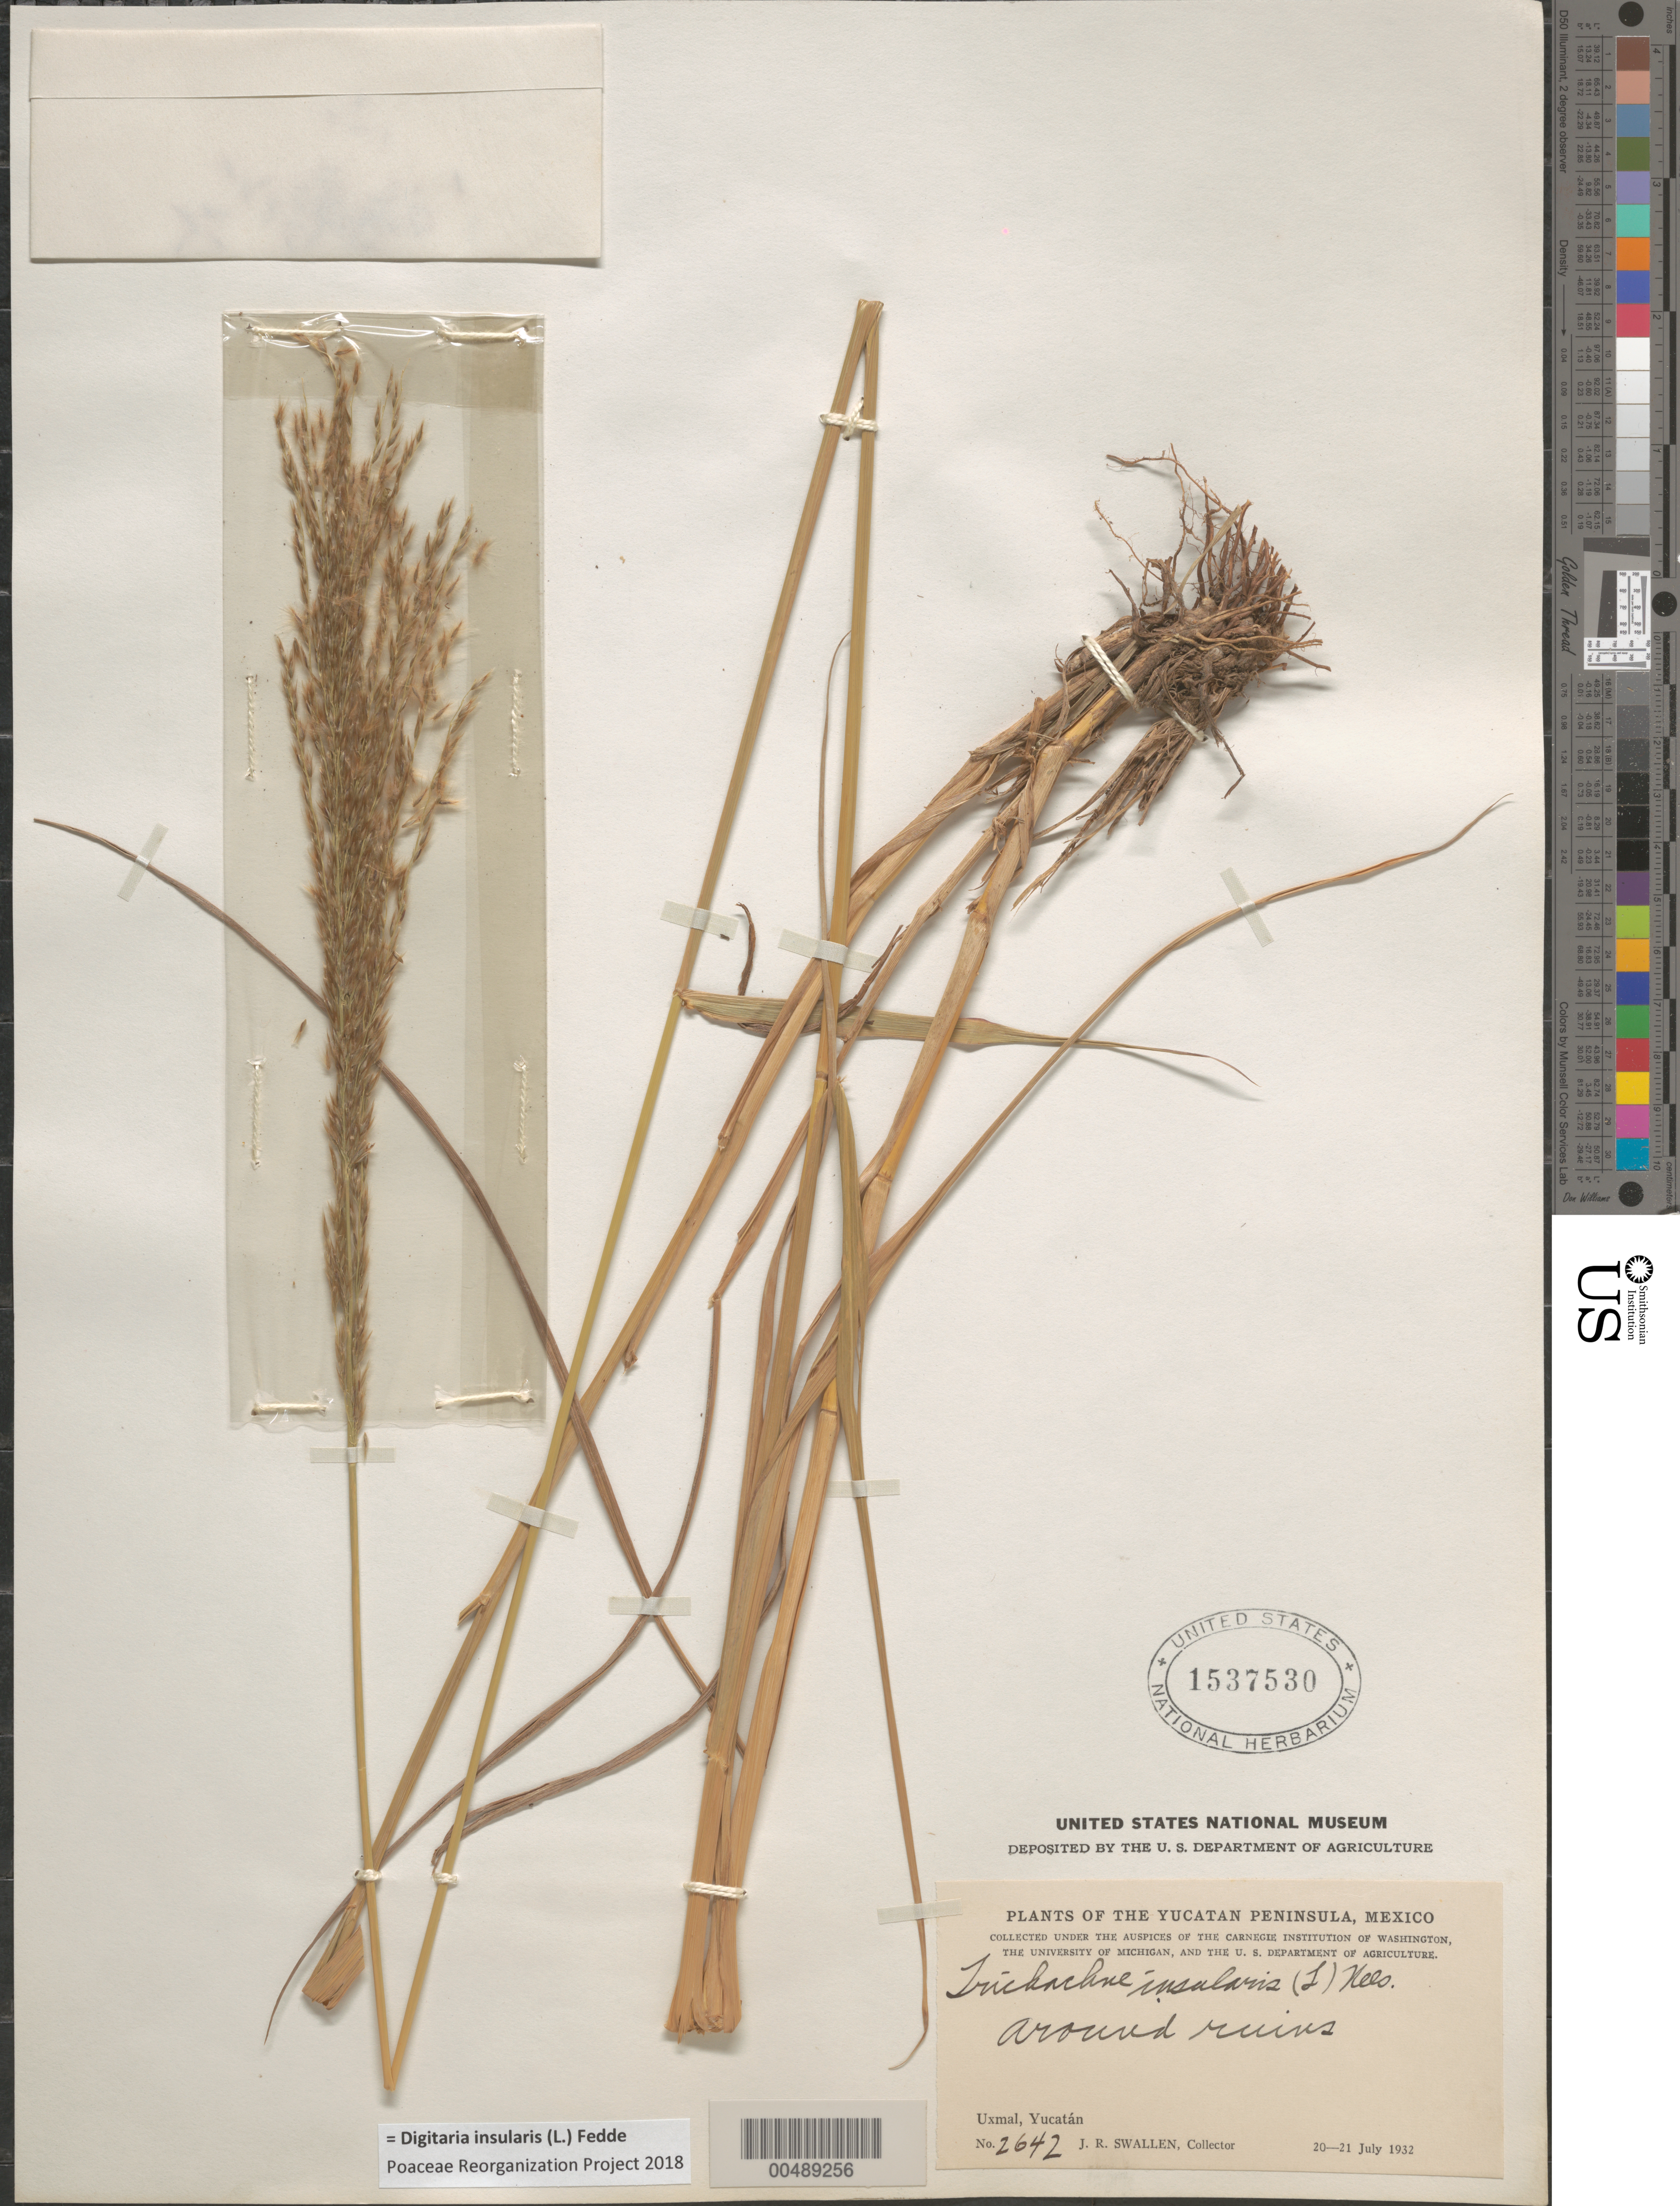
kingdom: Plantae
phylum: Tracheophyta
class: Liliopsida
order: Poales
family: Poaceae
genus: Digitaria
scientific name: Digitaria insularis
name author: (L.) Fedde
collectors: J. R. Swallen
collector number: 2642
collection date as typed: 20 Jul 1932 to 21 Jul 1932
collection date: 1932-07-20/1932-07-21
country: Mexico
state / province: Yucatan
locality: Uxmal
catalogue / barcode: US 1537530